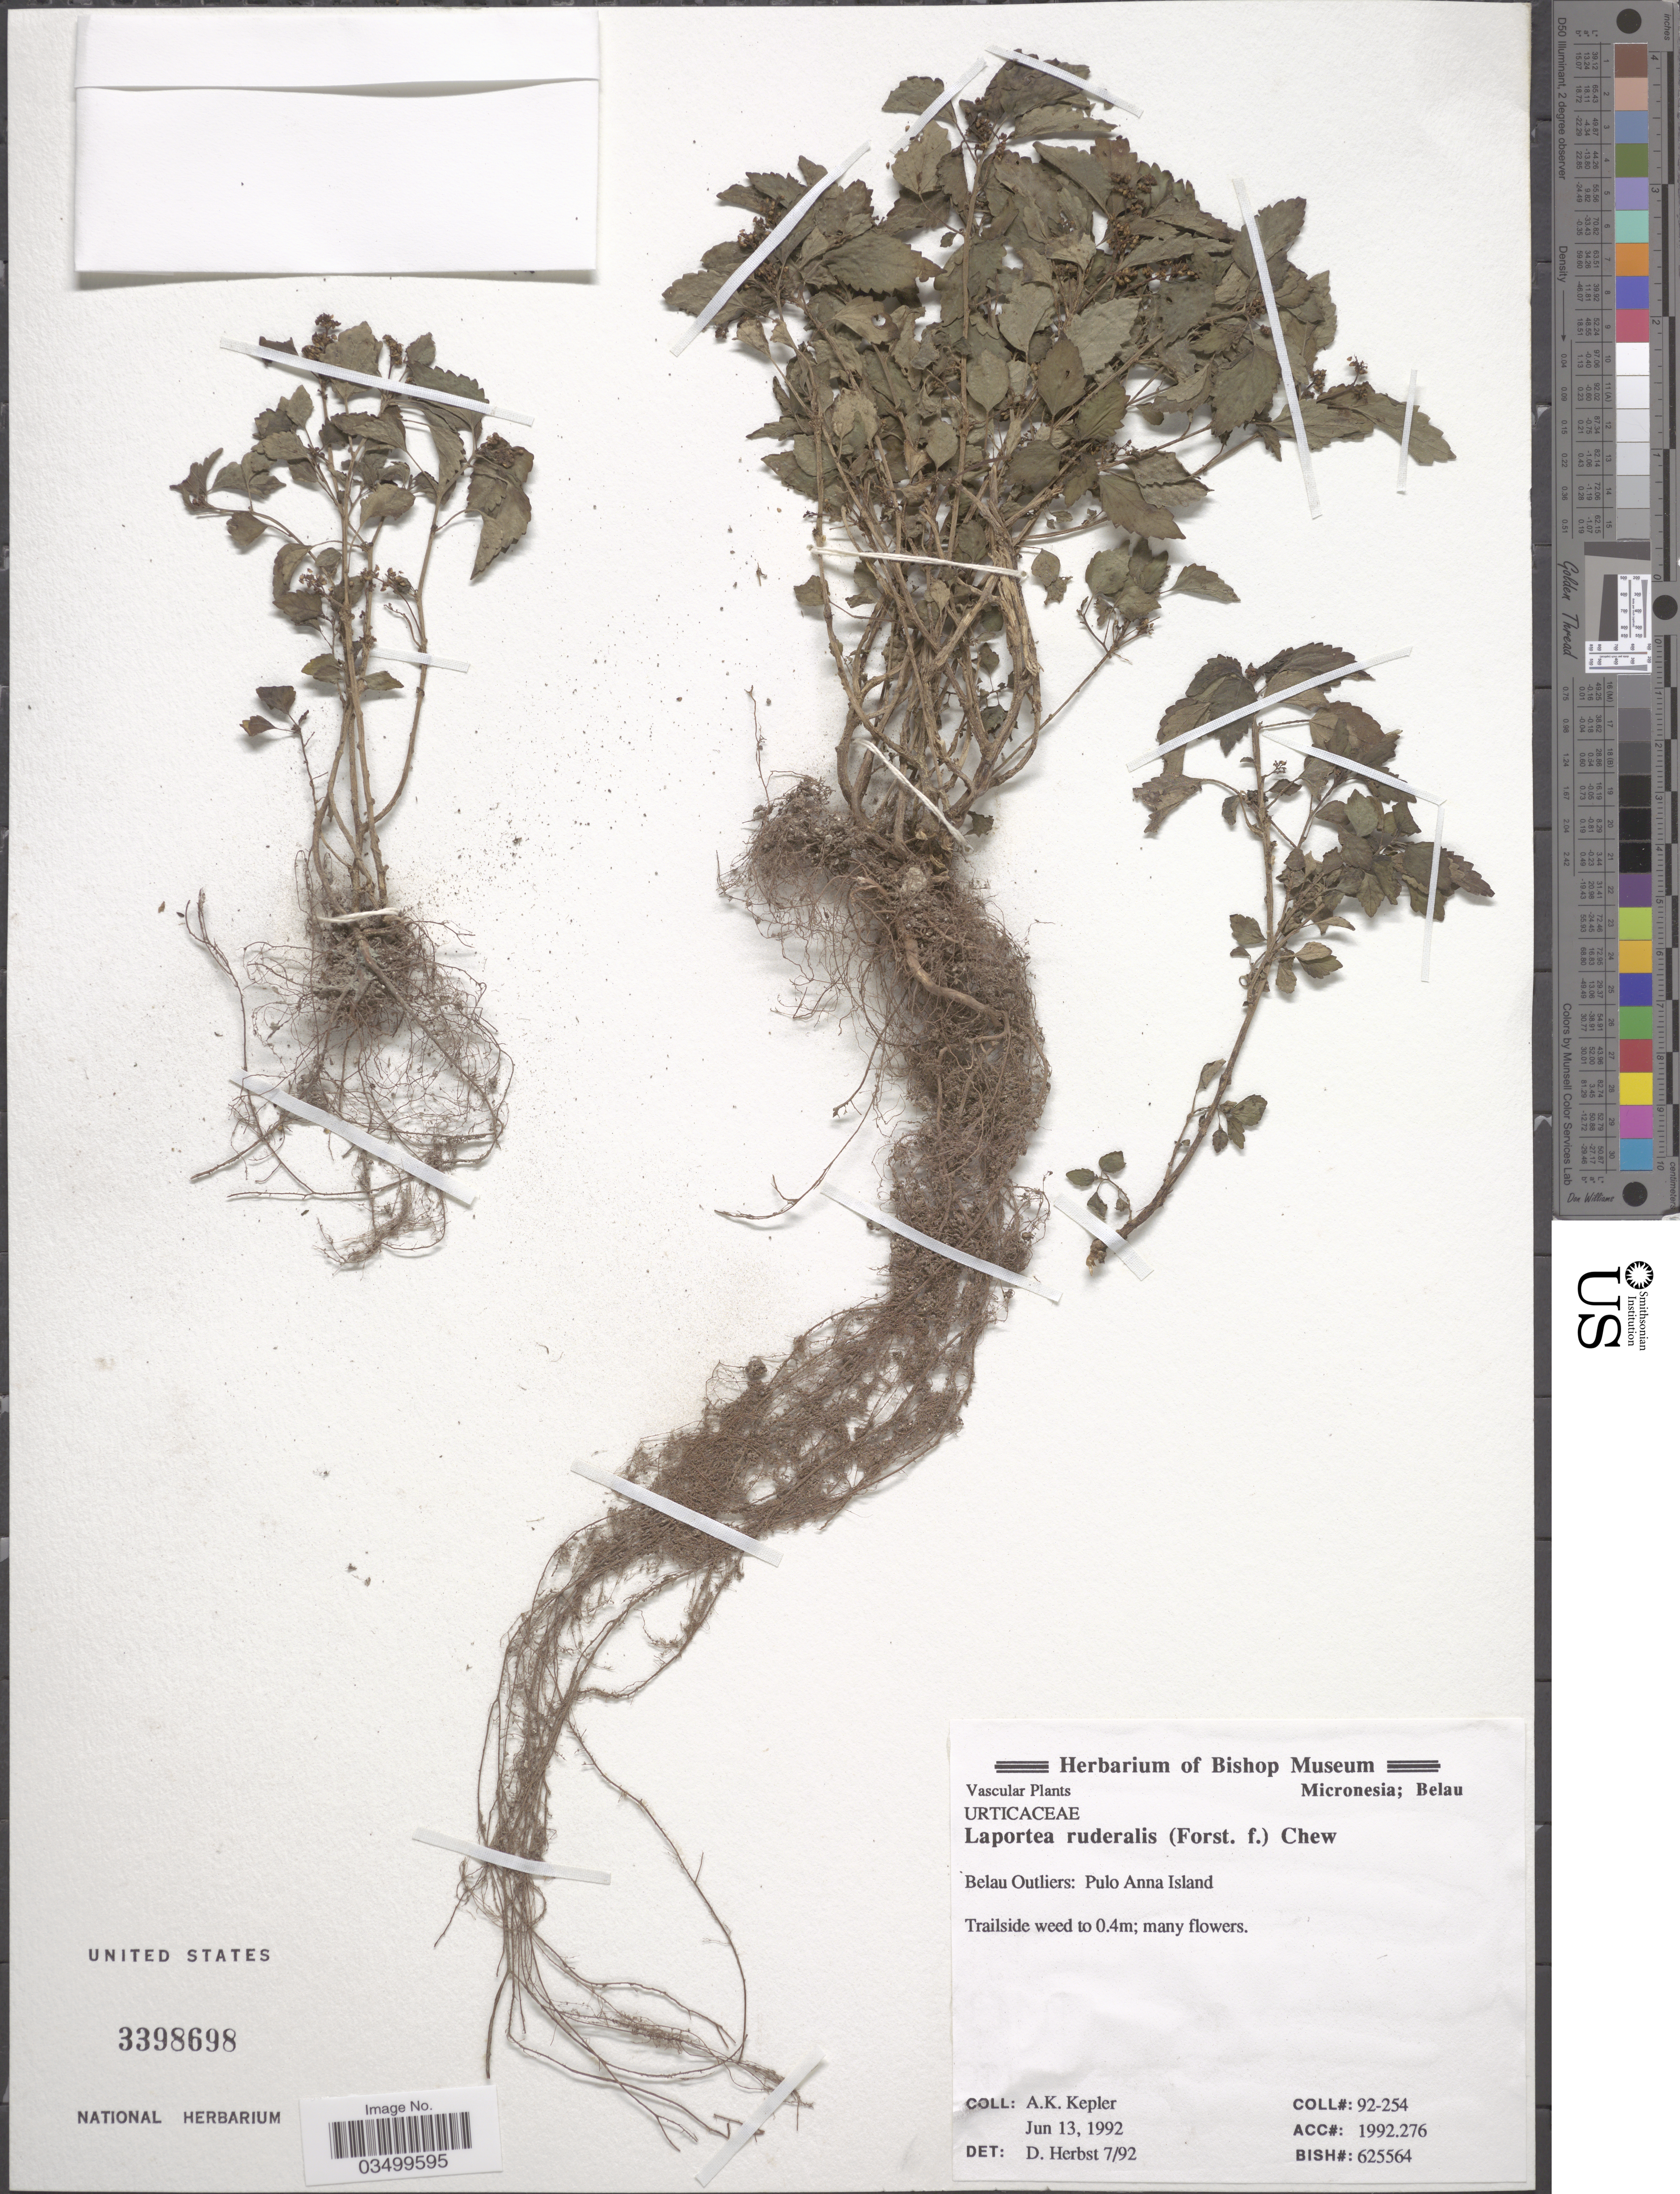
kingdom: Plantae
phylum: Tracheophyta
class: Magnoliopsida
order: Rosales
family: Urticaceae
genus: Laportea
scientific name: Laportea ruderalis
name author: (G. Forst.) Chew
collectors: A. K. Kepler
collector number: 92-254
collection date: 1992-06-13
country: Palau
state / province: Belau Outliers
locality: Pulo Anna Island.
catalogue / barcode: US 3398698